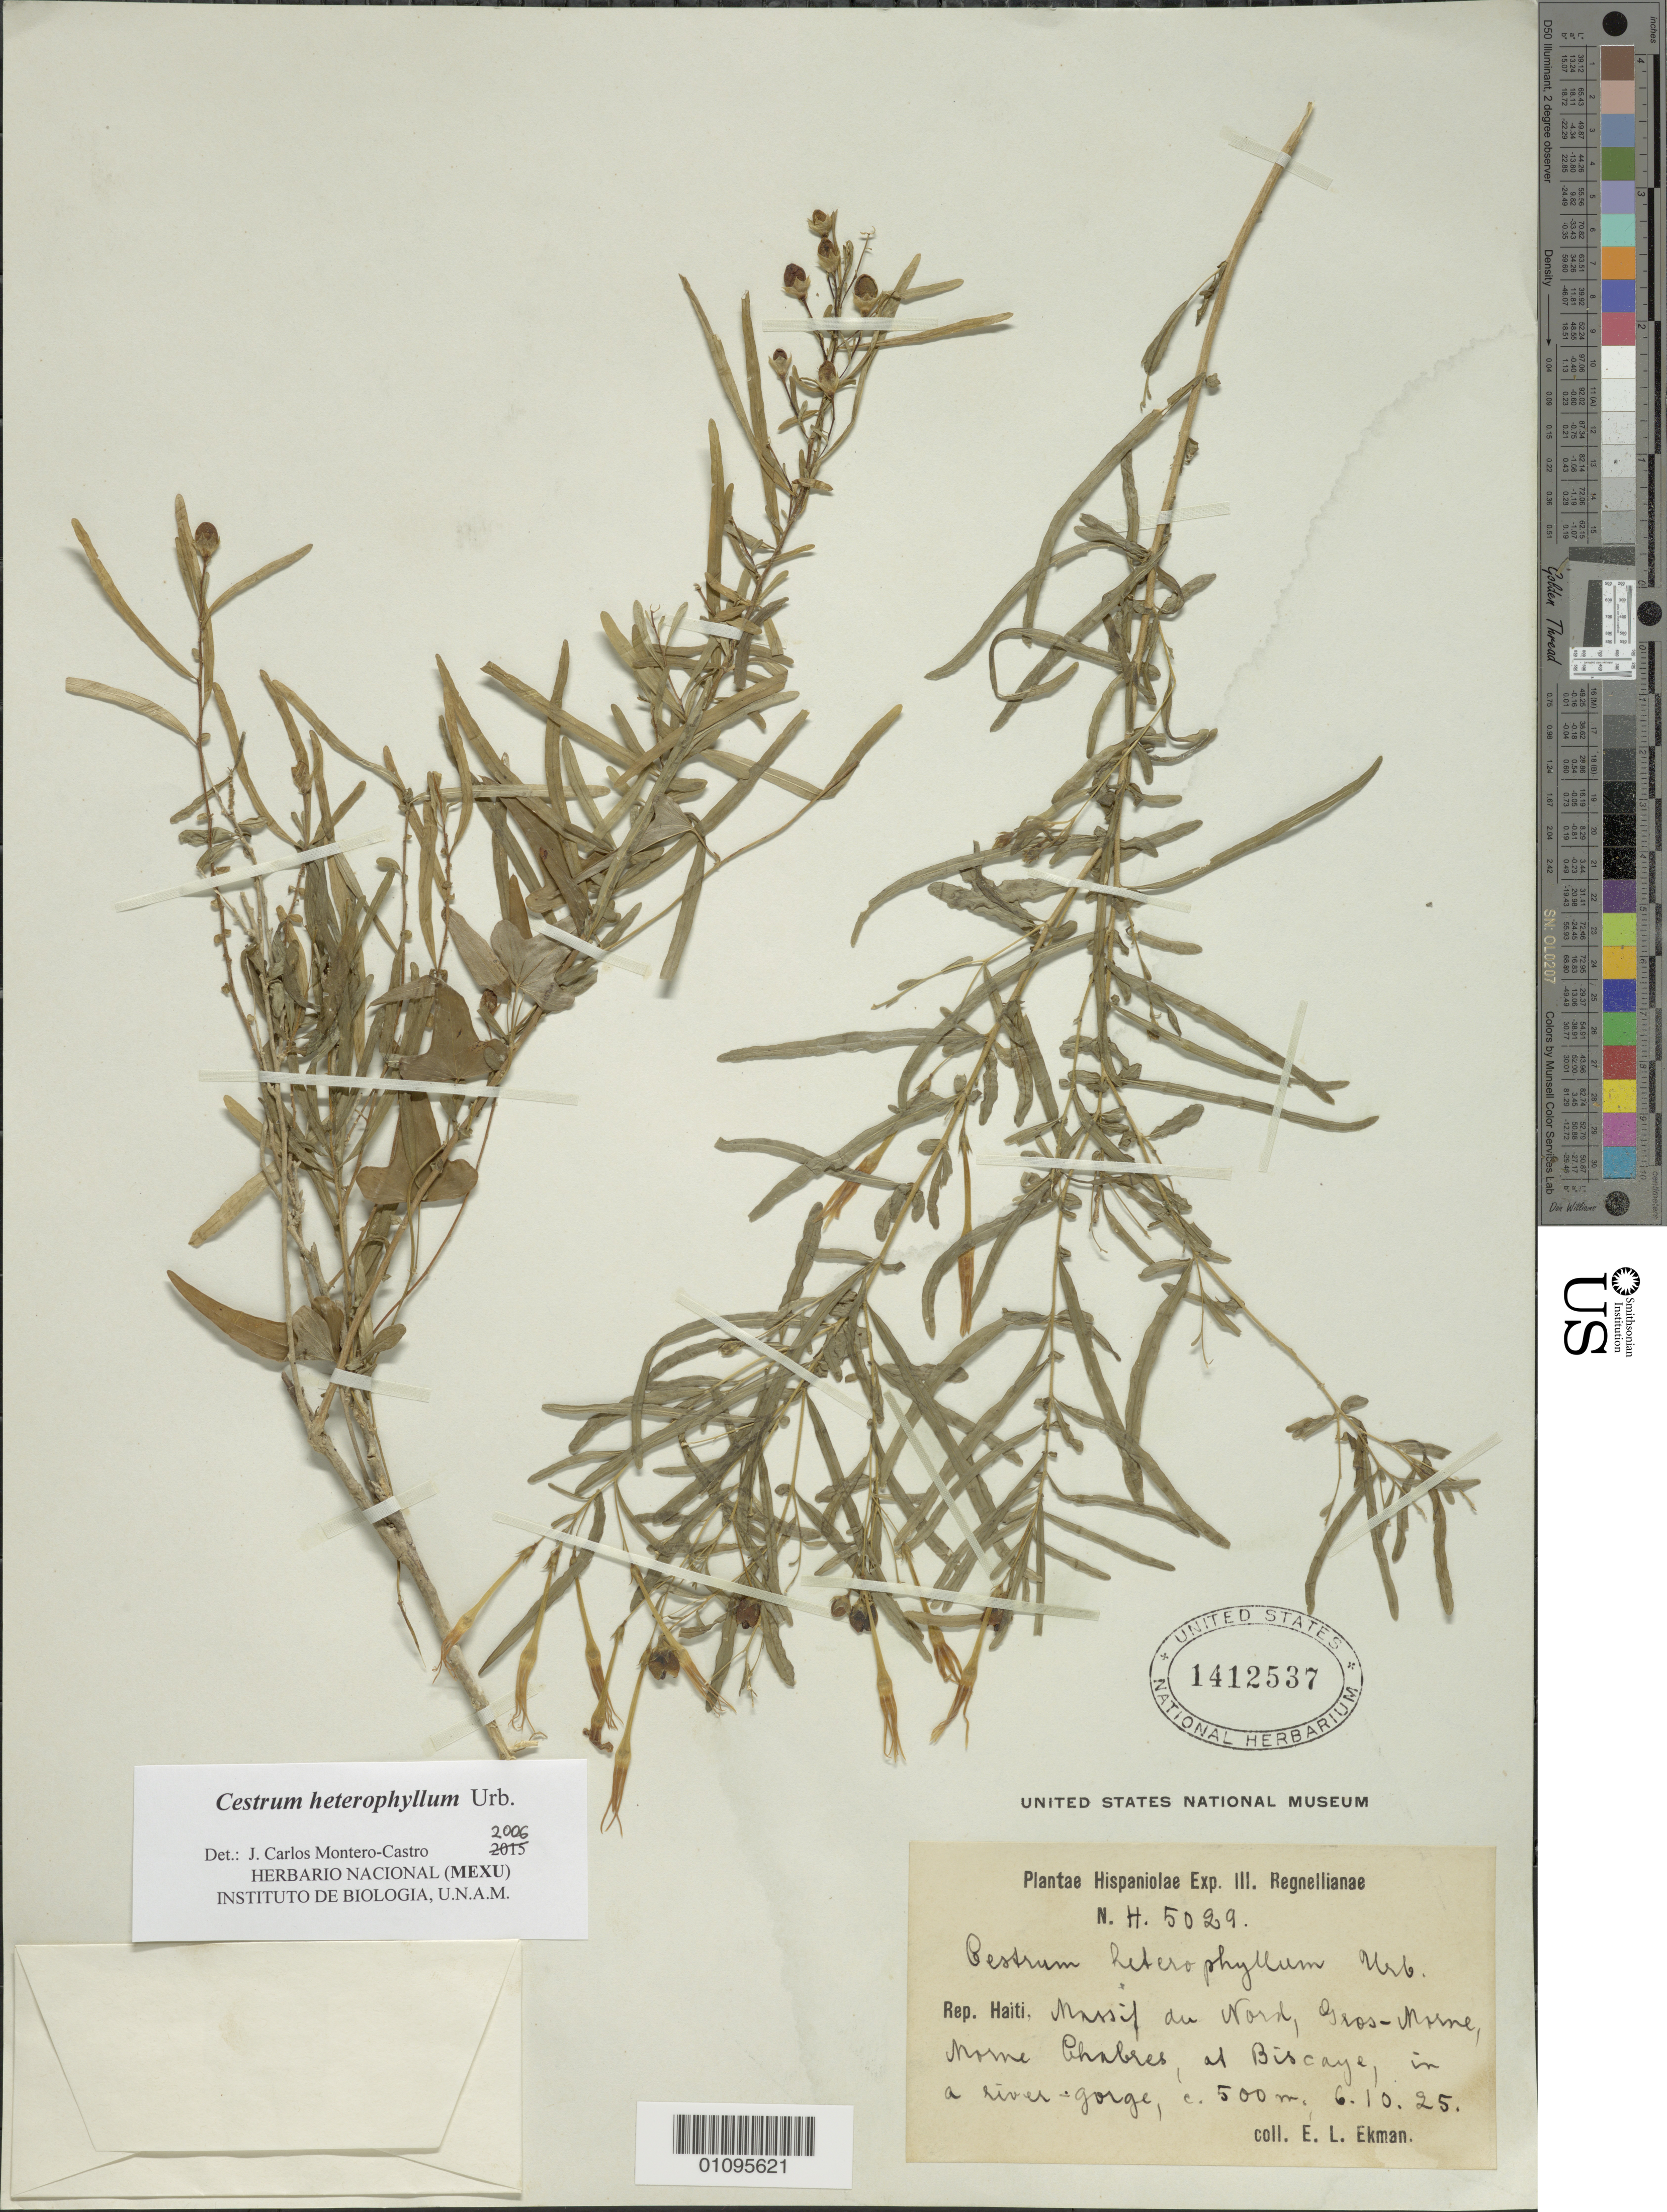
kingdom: Plantae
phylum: Tracheophyta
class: Magnoliopsida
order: Solanales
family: Solanaceae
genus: Cestrum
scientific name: Cestrum heterophyllum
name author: Urb.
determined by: Montero-Castro, J. C.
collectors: E. L. Ekman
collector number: H 5029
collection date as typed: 06 Oct 1925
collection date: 1925-10-06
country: Haiti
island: Hispaniola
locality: Massif du Nord, Gros-Morne, Morne Ahabres, at Biscaye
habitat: In river gorge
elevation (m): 500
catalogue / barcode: US 1412537